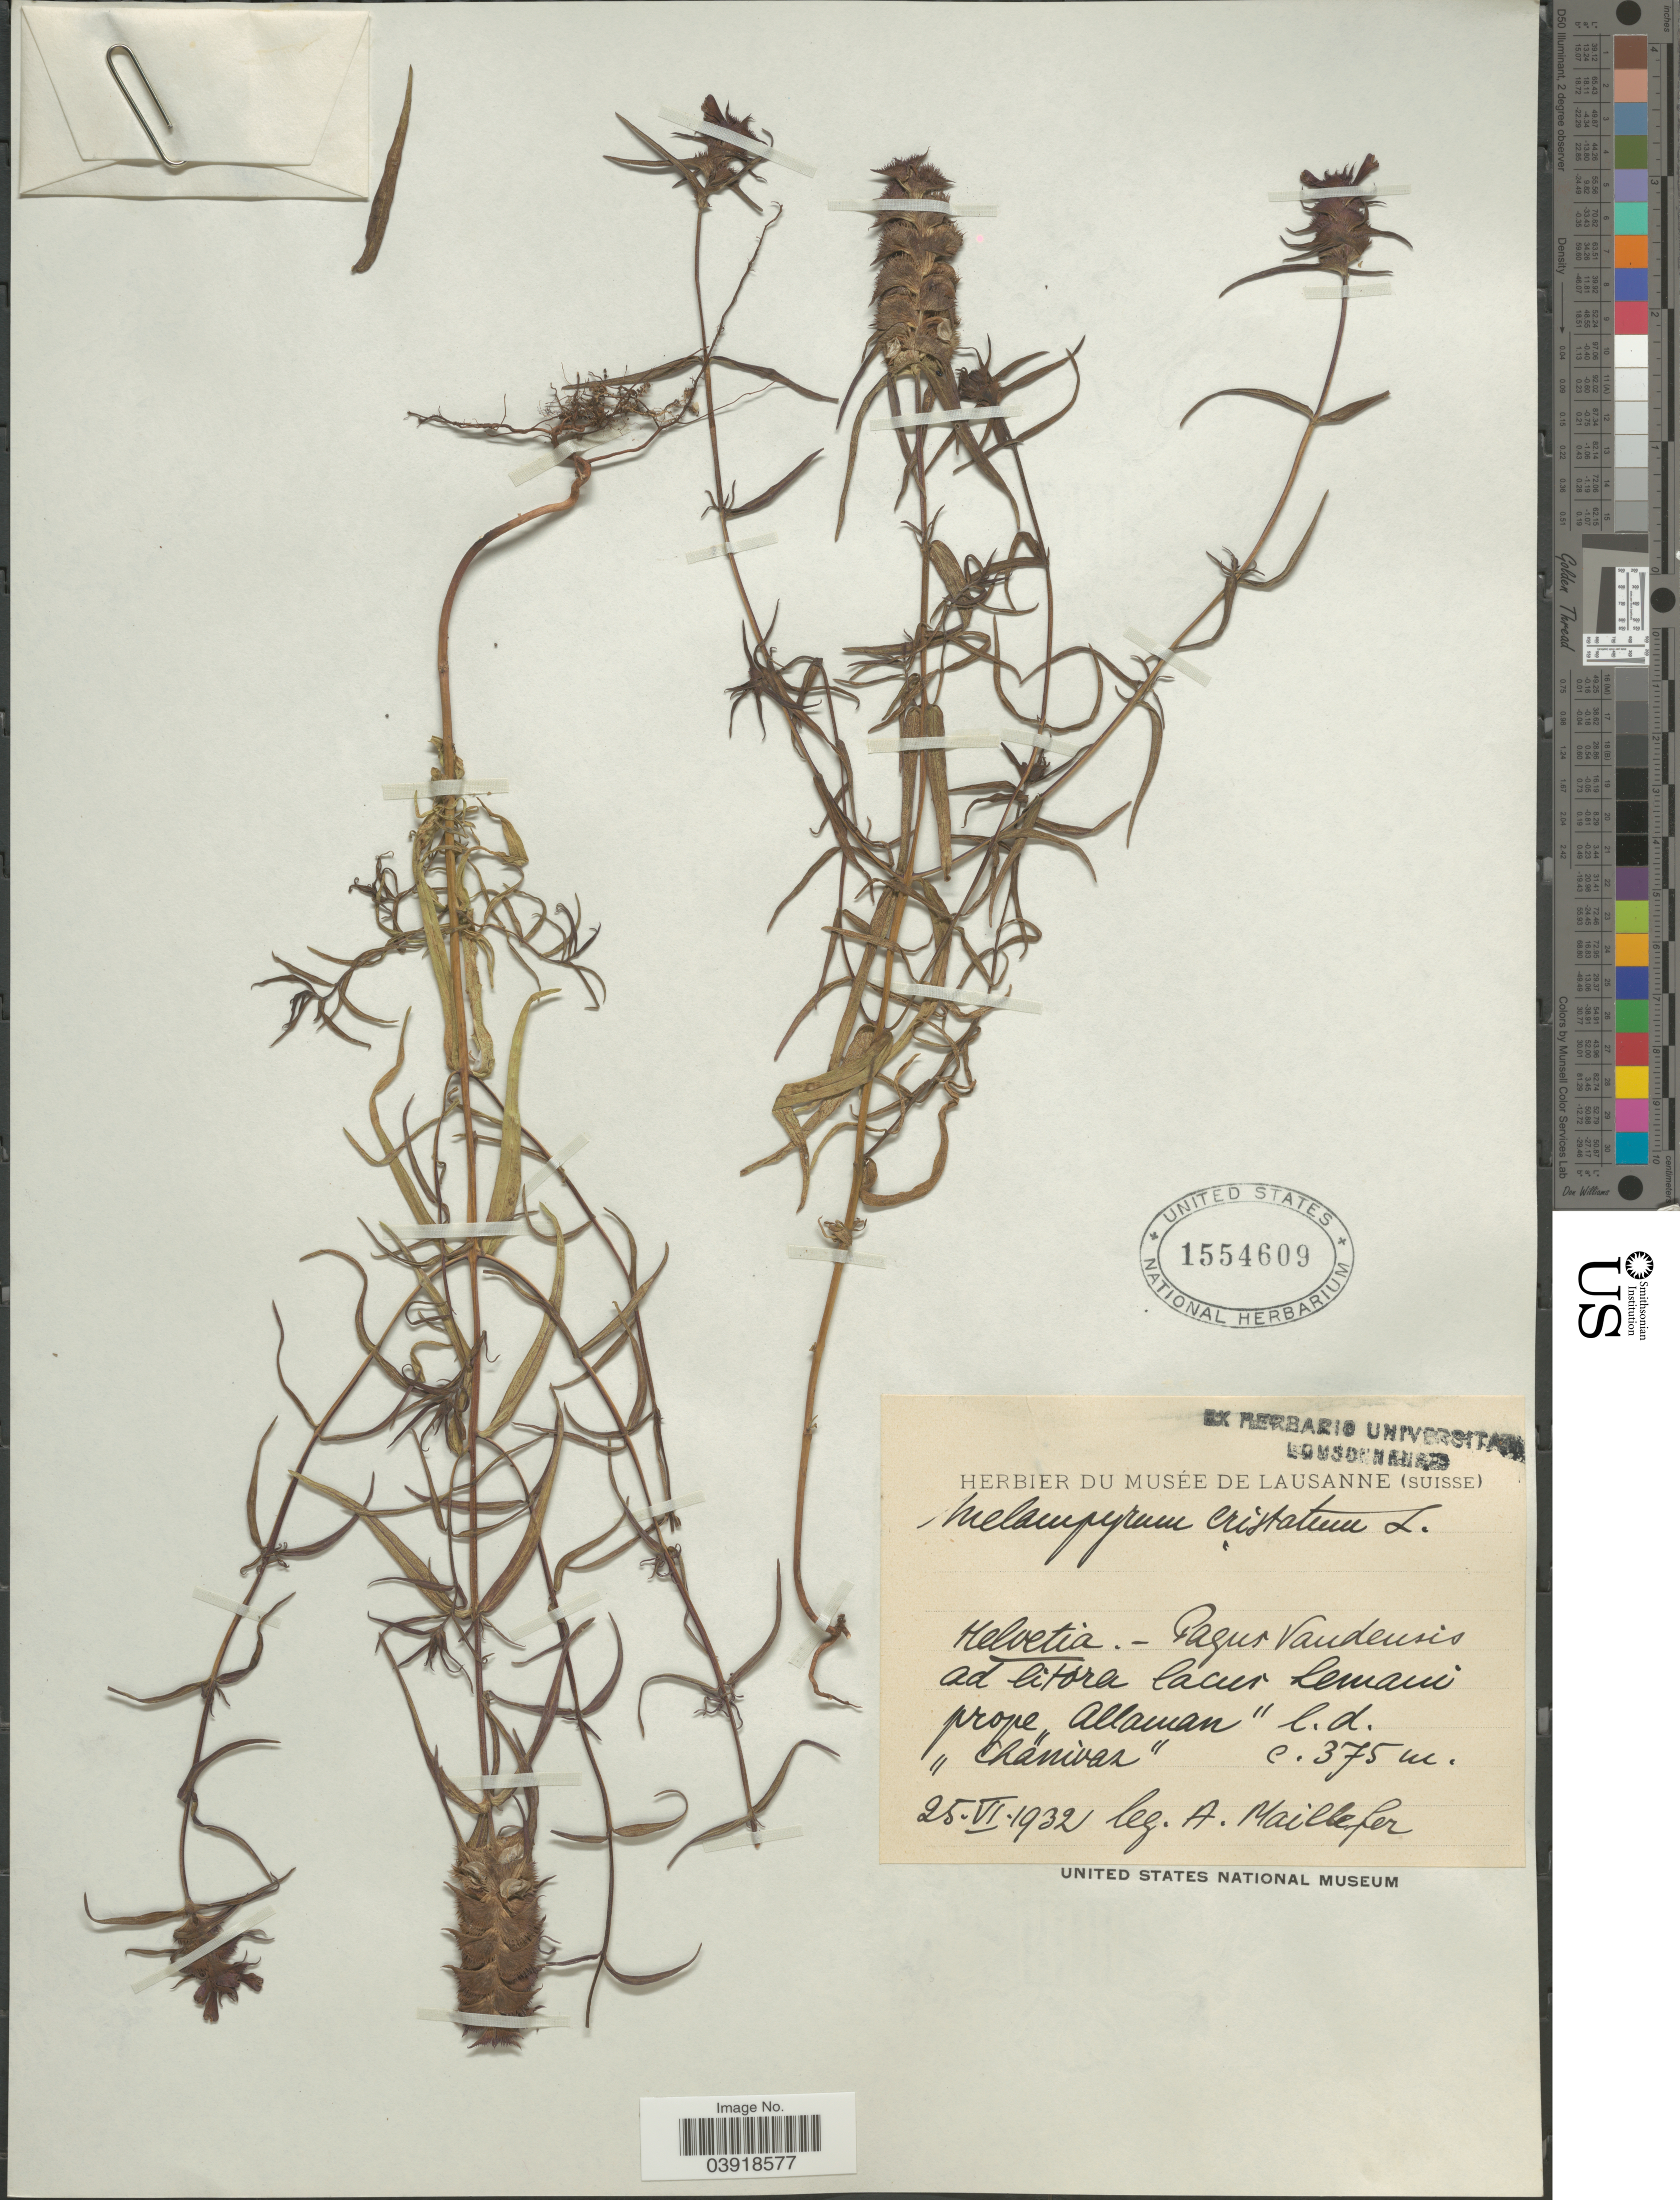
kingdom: Plantae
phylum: Tracheophyta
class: Magnoliopsida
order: Lamiales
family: Orobanchaceae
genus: Melampyrum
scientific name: Melampyrum cristatum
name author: Hablitz ex Steud.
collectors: A. Maillefer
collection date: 1932-06-25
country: Switzerland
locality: Helvetia. - Pagus Vandensis ad litora lacur lemani prope Allaman "l.d." "Chänivaz".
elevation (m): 375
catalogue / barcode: US 1554609